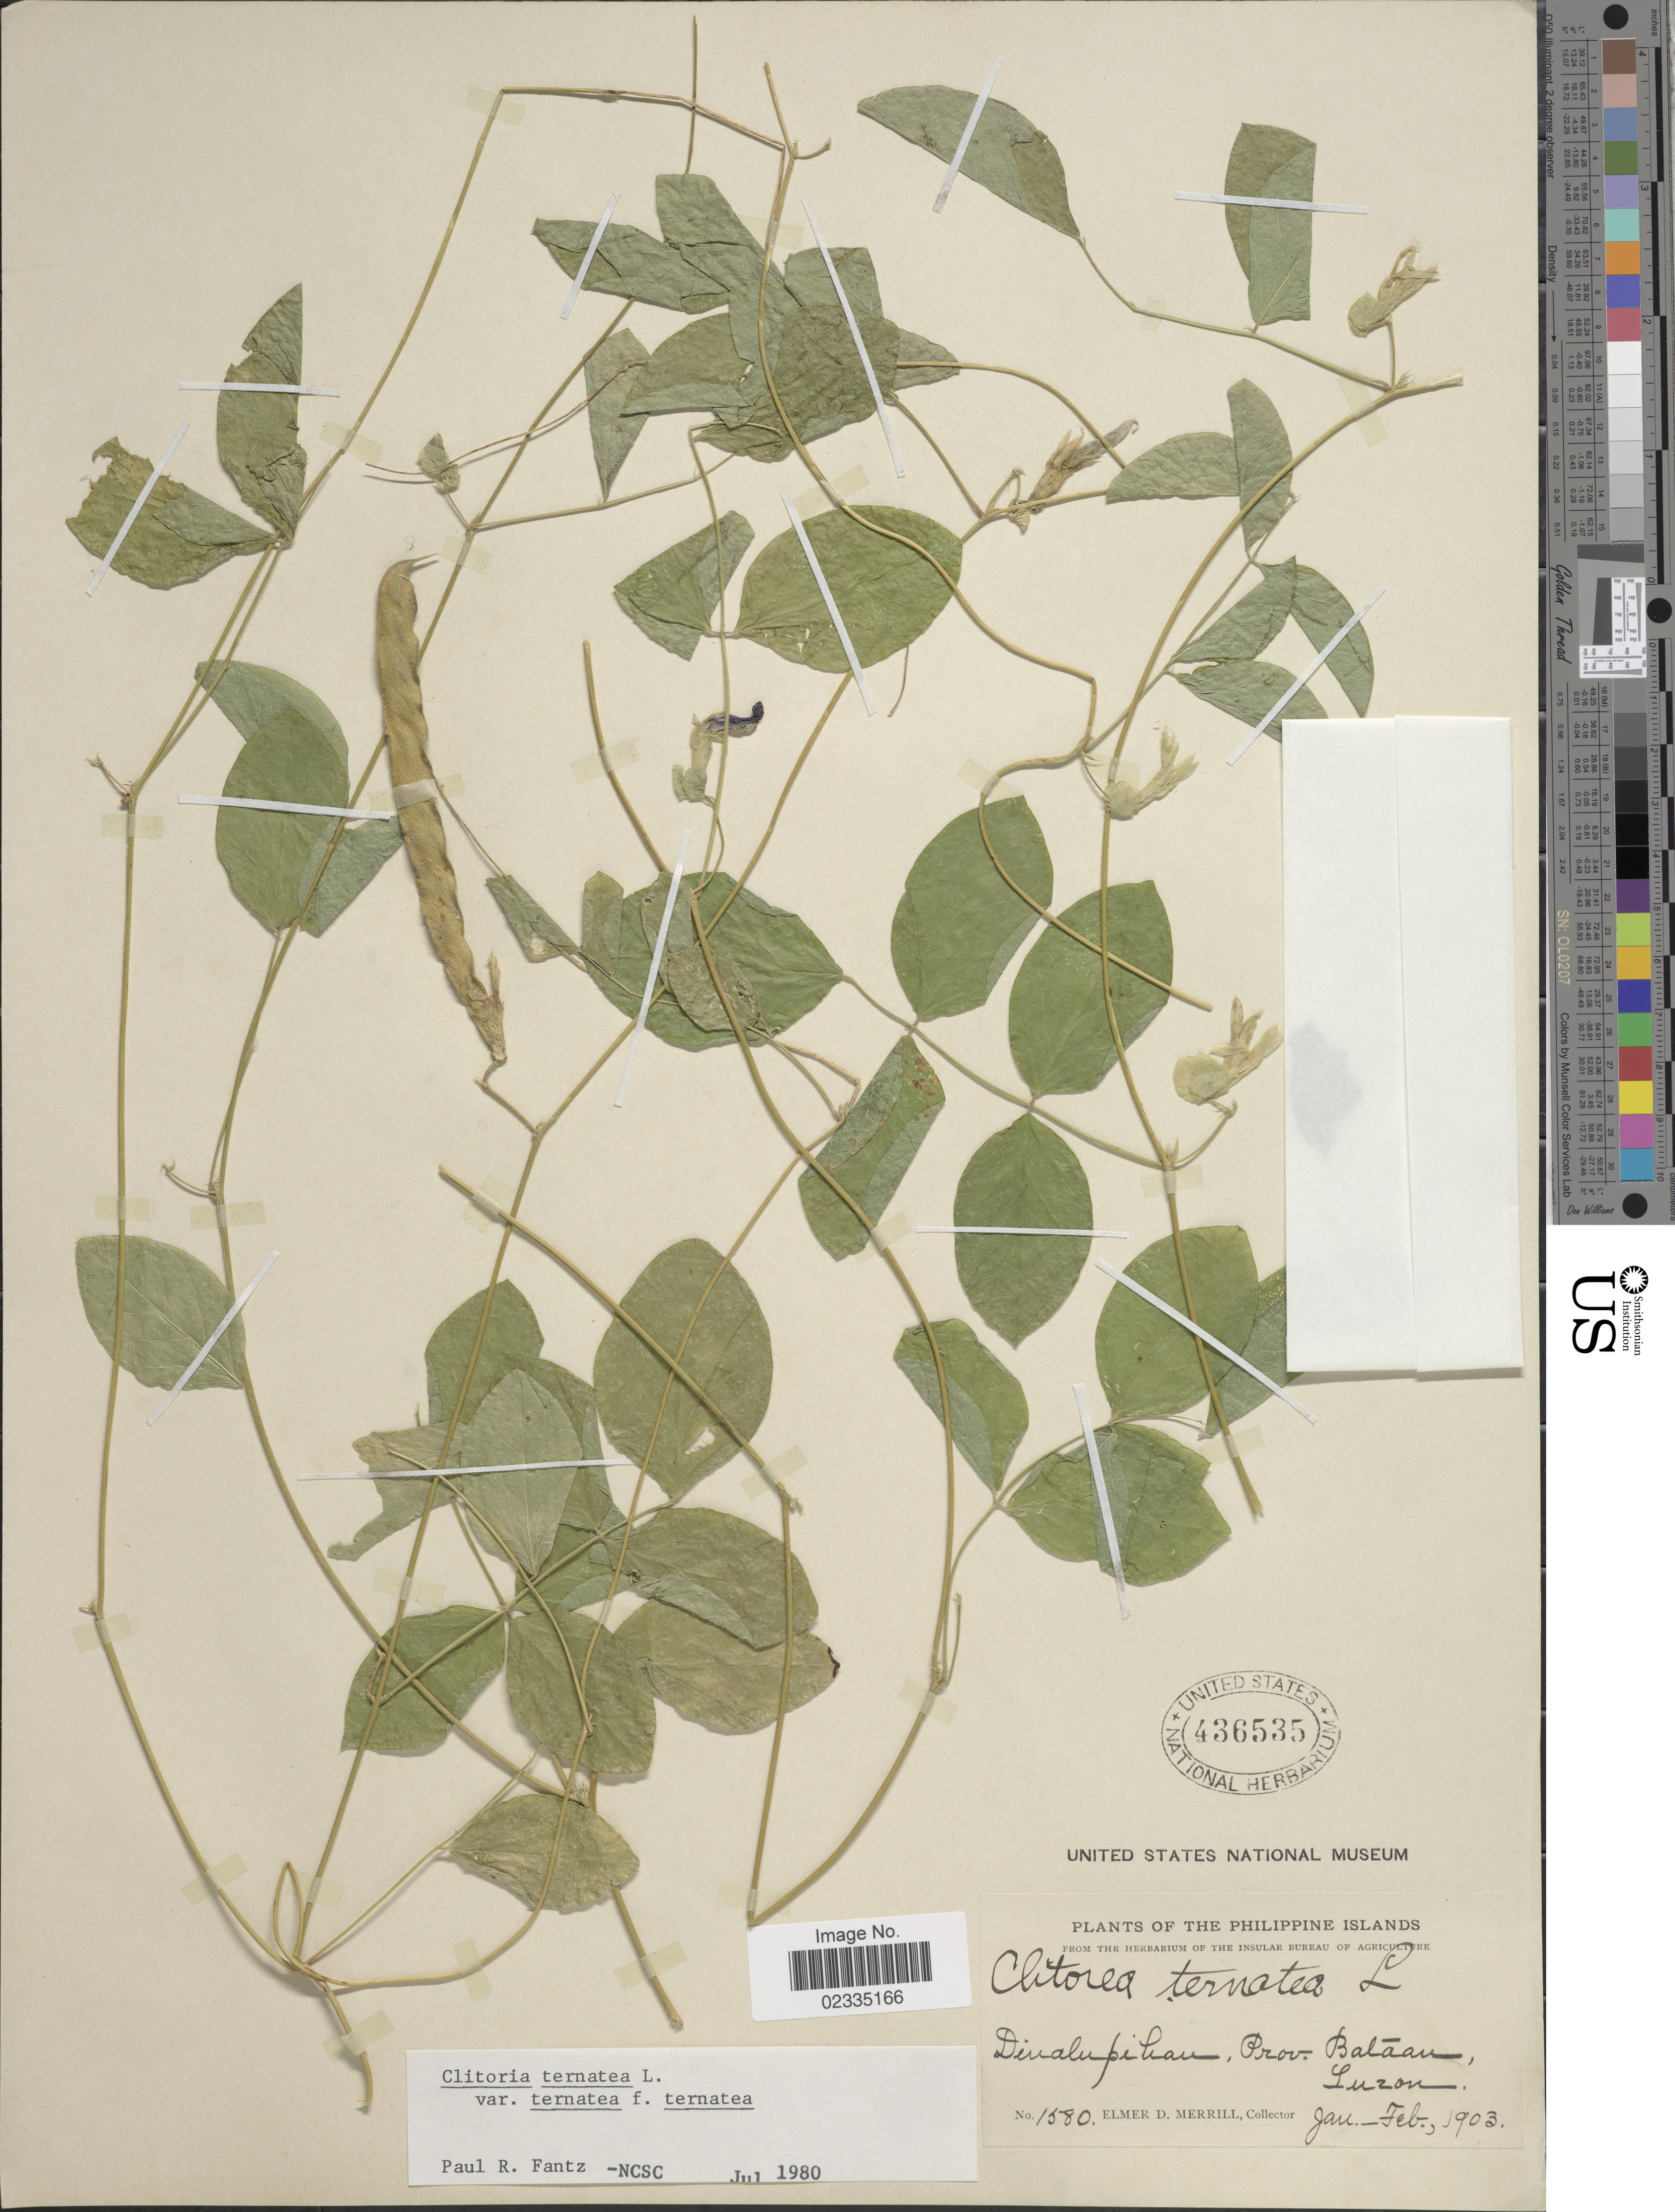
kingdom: Plantae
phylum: Tracheophyta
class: Magnoliopsida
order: Fabales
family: Fabaceae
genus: Clitoria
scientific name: Clitoria ternatea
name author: L.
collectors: E. D. Merrill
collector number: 1580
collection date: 1903-01/1903-02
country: Philippines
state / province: Central Luzon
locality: Dinalupihan, prov. Bataan, Luzon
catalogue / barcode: US 436535